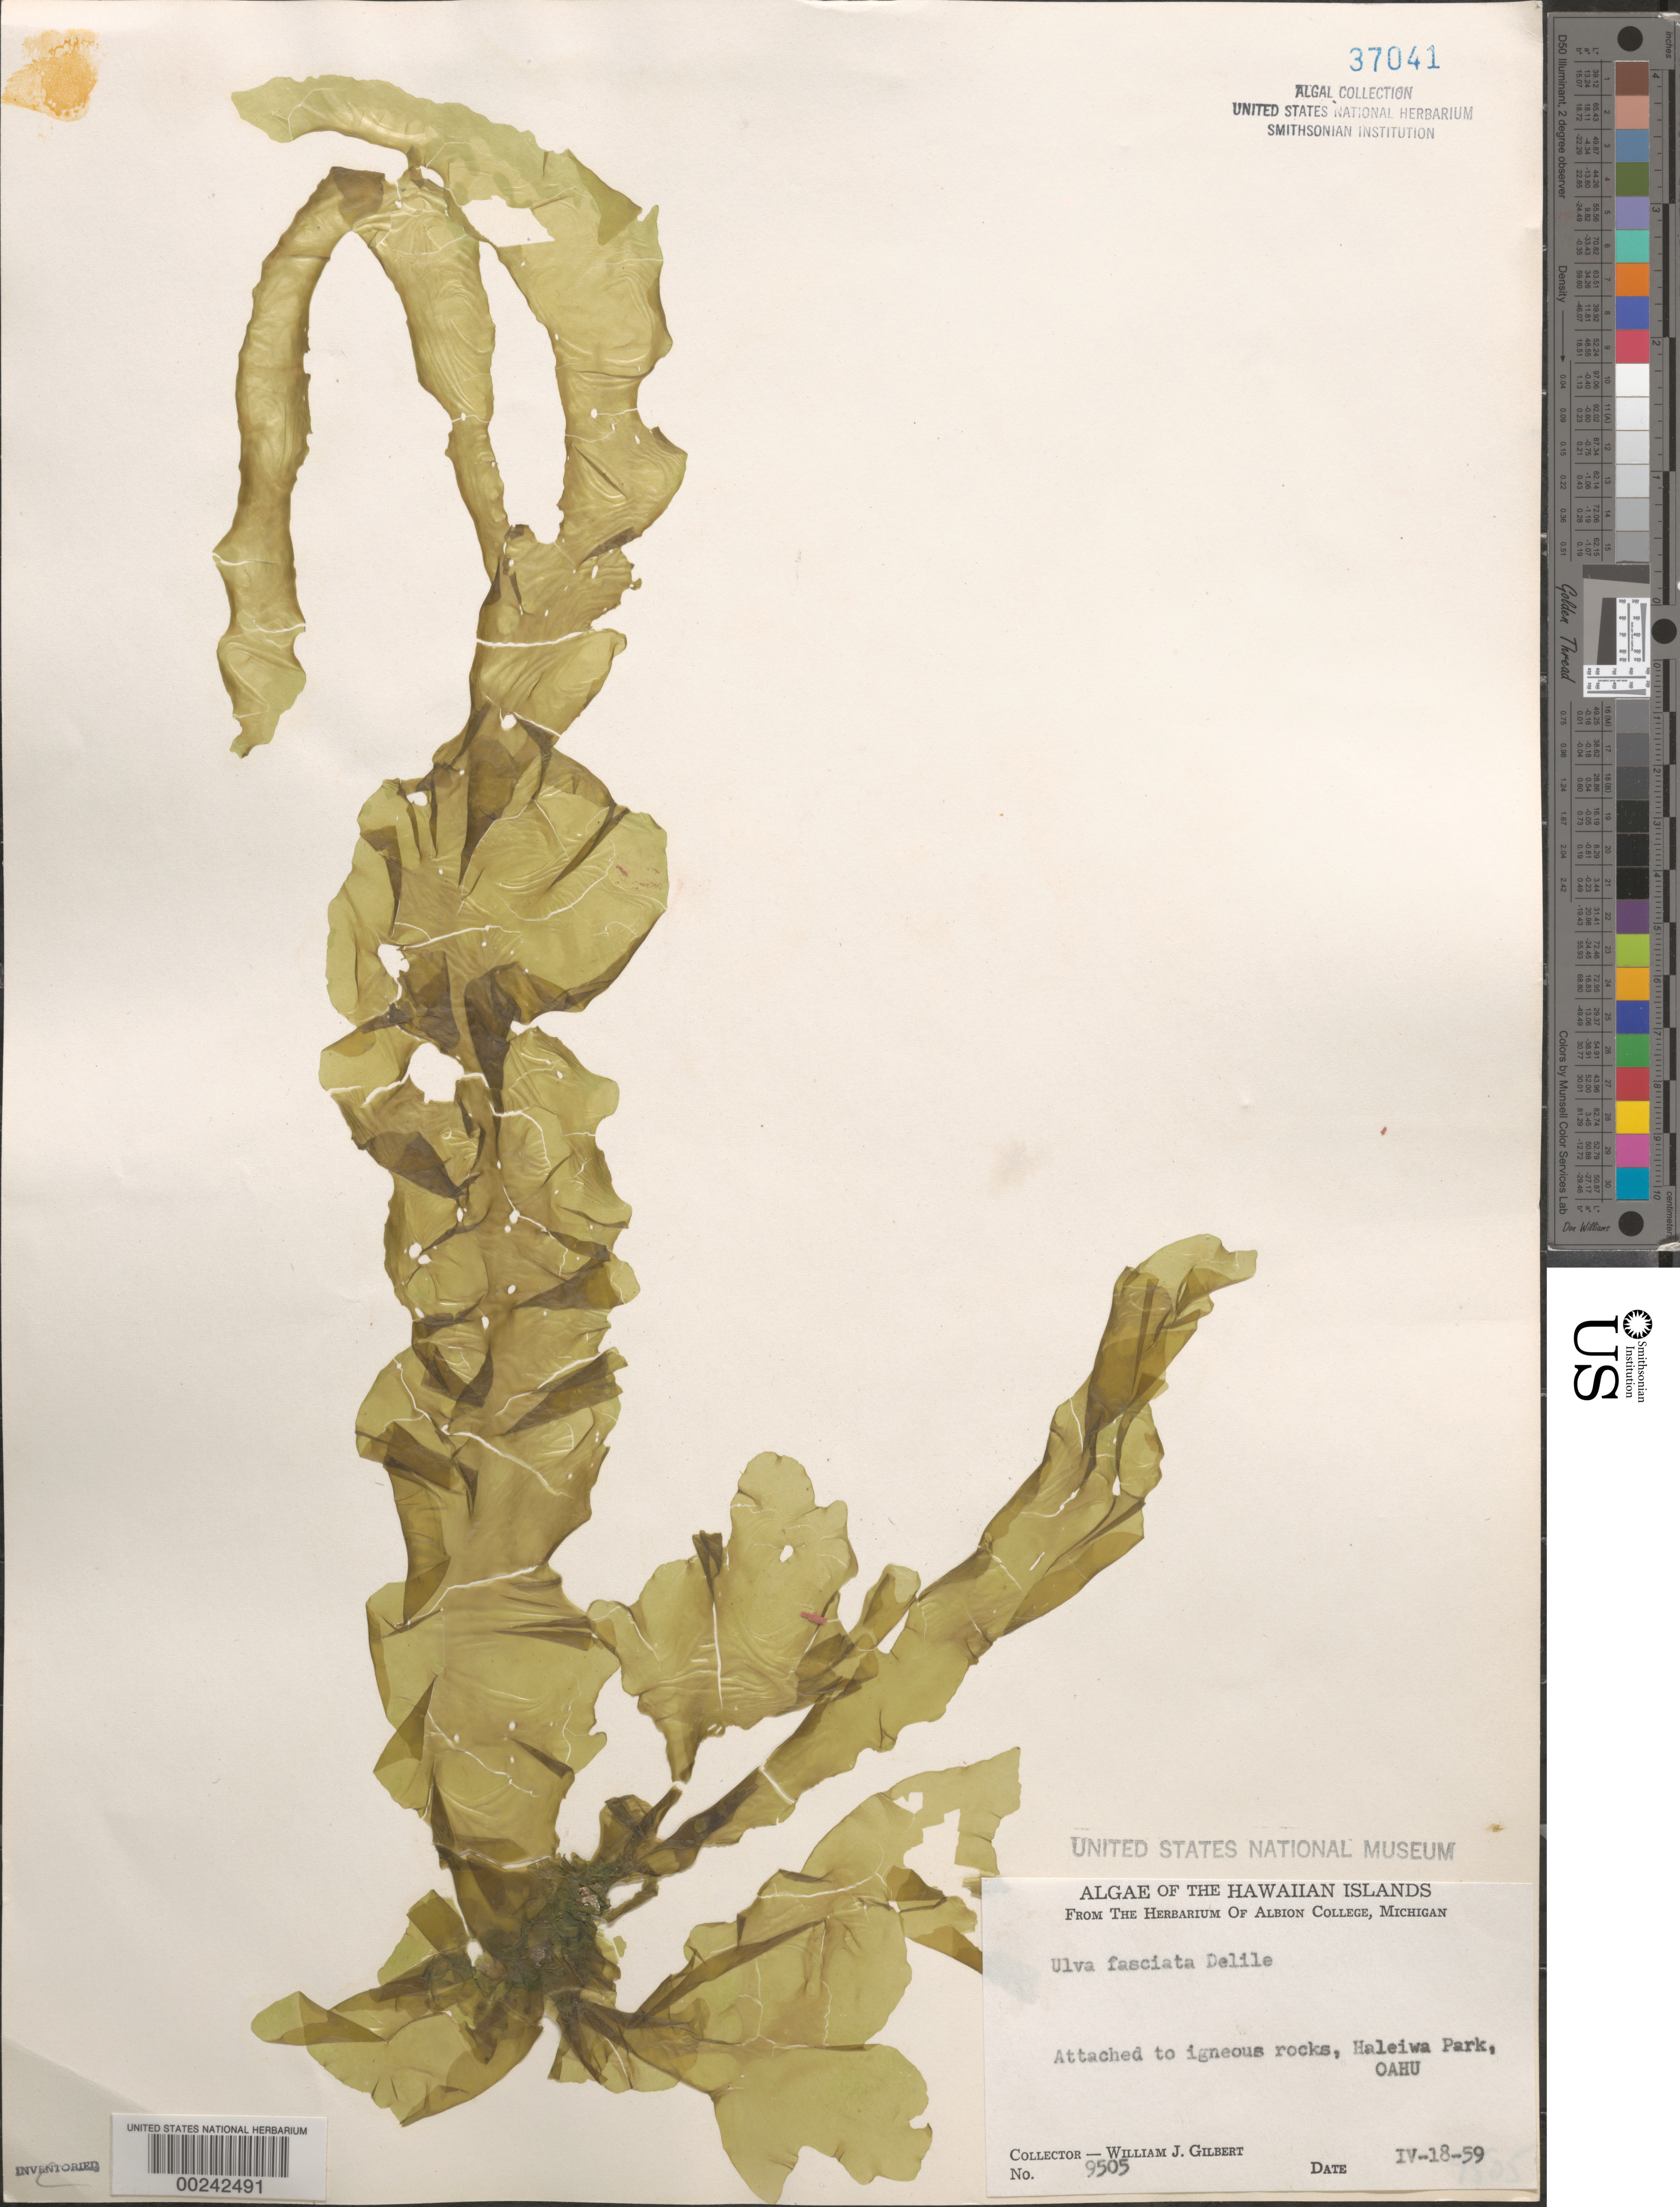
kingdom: Plantae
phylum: Chlorophyta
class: Ulvophyceae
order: Ulvales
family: Ulvaceae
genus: Ulva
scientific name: Ulva lactuca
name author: L.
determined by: Algae name updating Project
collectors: W. J. Gilbert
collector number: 9505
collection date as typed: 18 Apr 1959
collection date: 1959-04-18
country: United States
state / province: Hawaii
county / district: Honolulu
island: Oahu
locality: Haleiwa Park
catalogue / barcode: US 37041